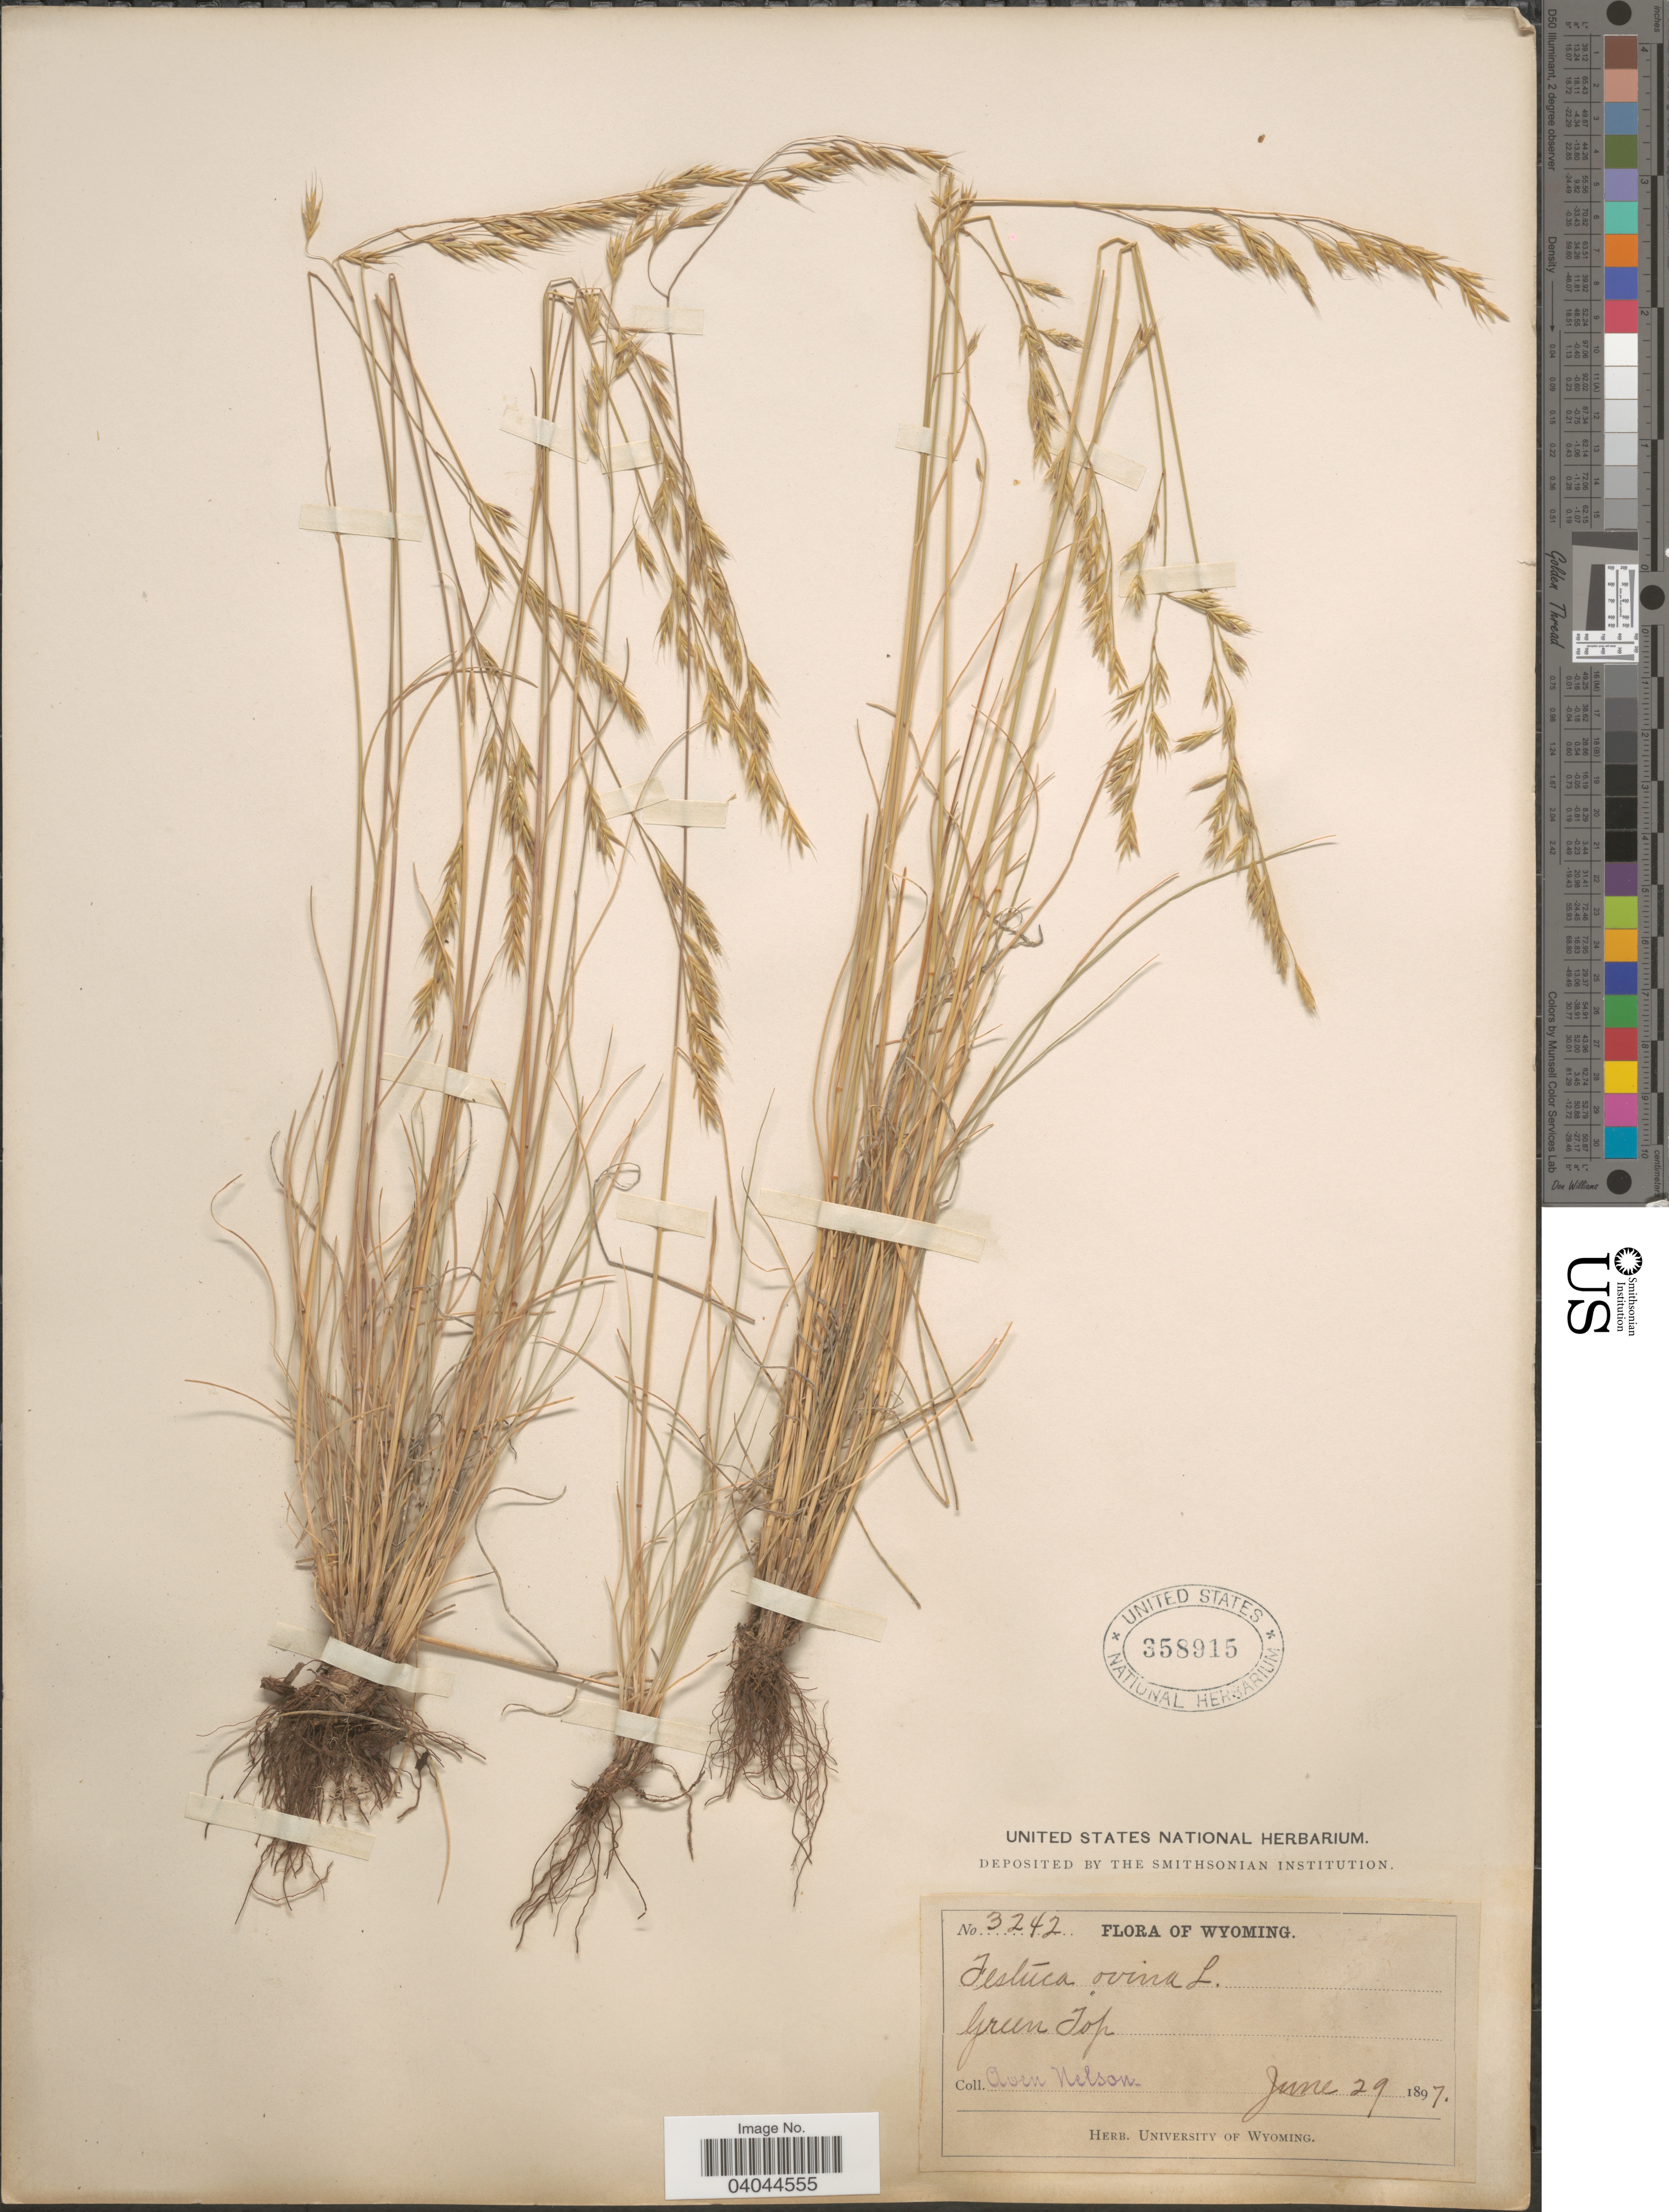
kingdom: Plantae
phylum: Tracheophyta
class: Liliopsida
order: Poales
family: Poaceae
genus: Festuca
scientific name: Festuca ovina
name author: L.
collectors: A. Nelson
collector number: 3242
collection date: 1897-06-29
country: United States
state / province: Wyoming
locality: Green Top.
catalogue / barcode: US 358915